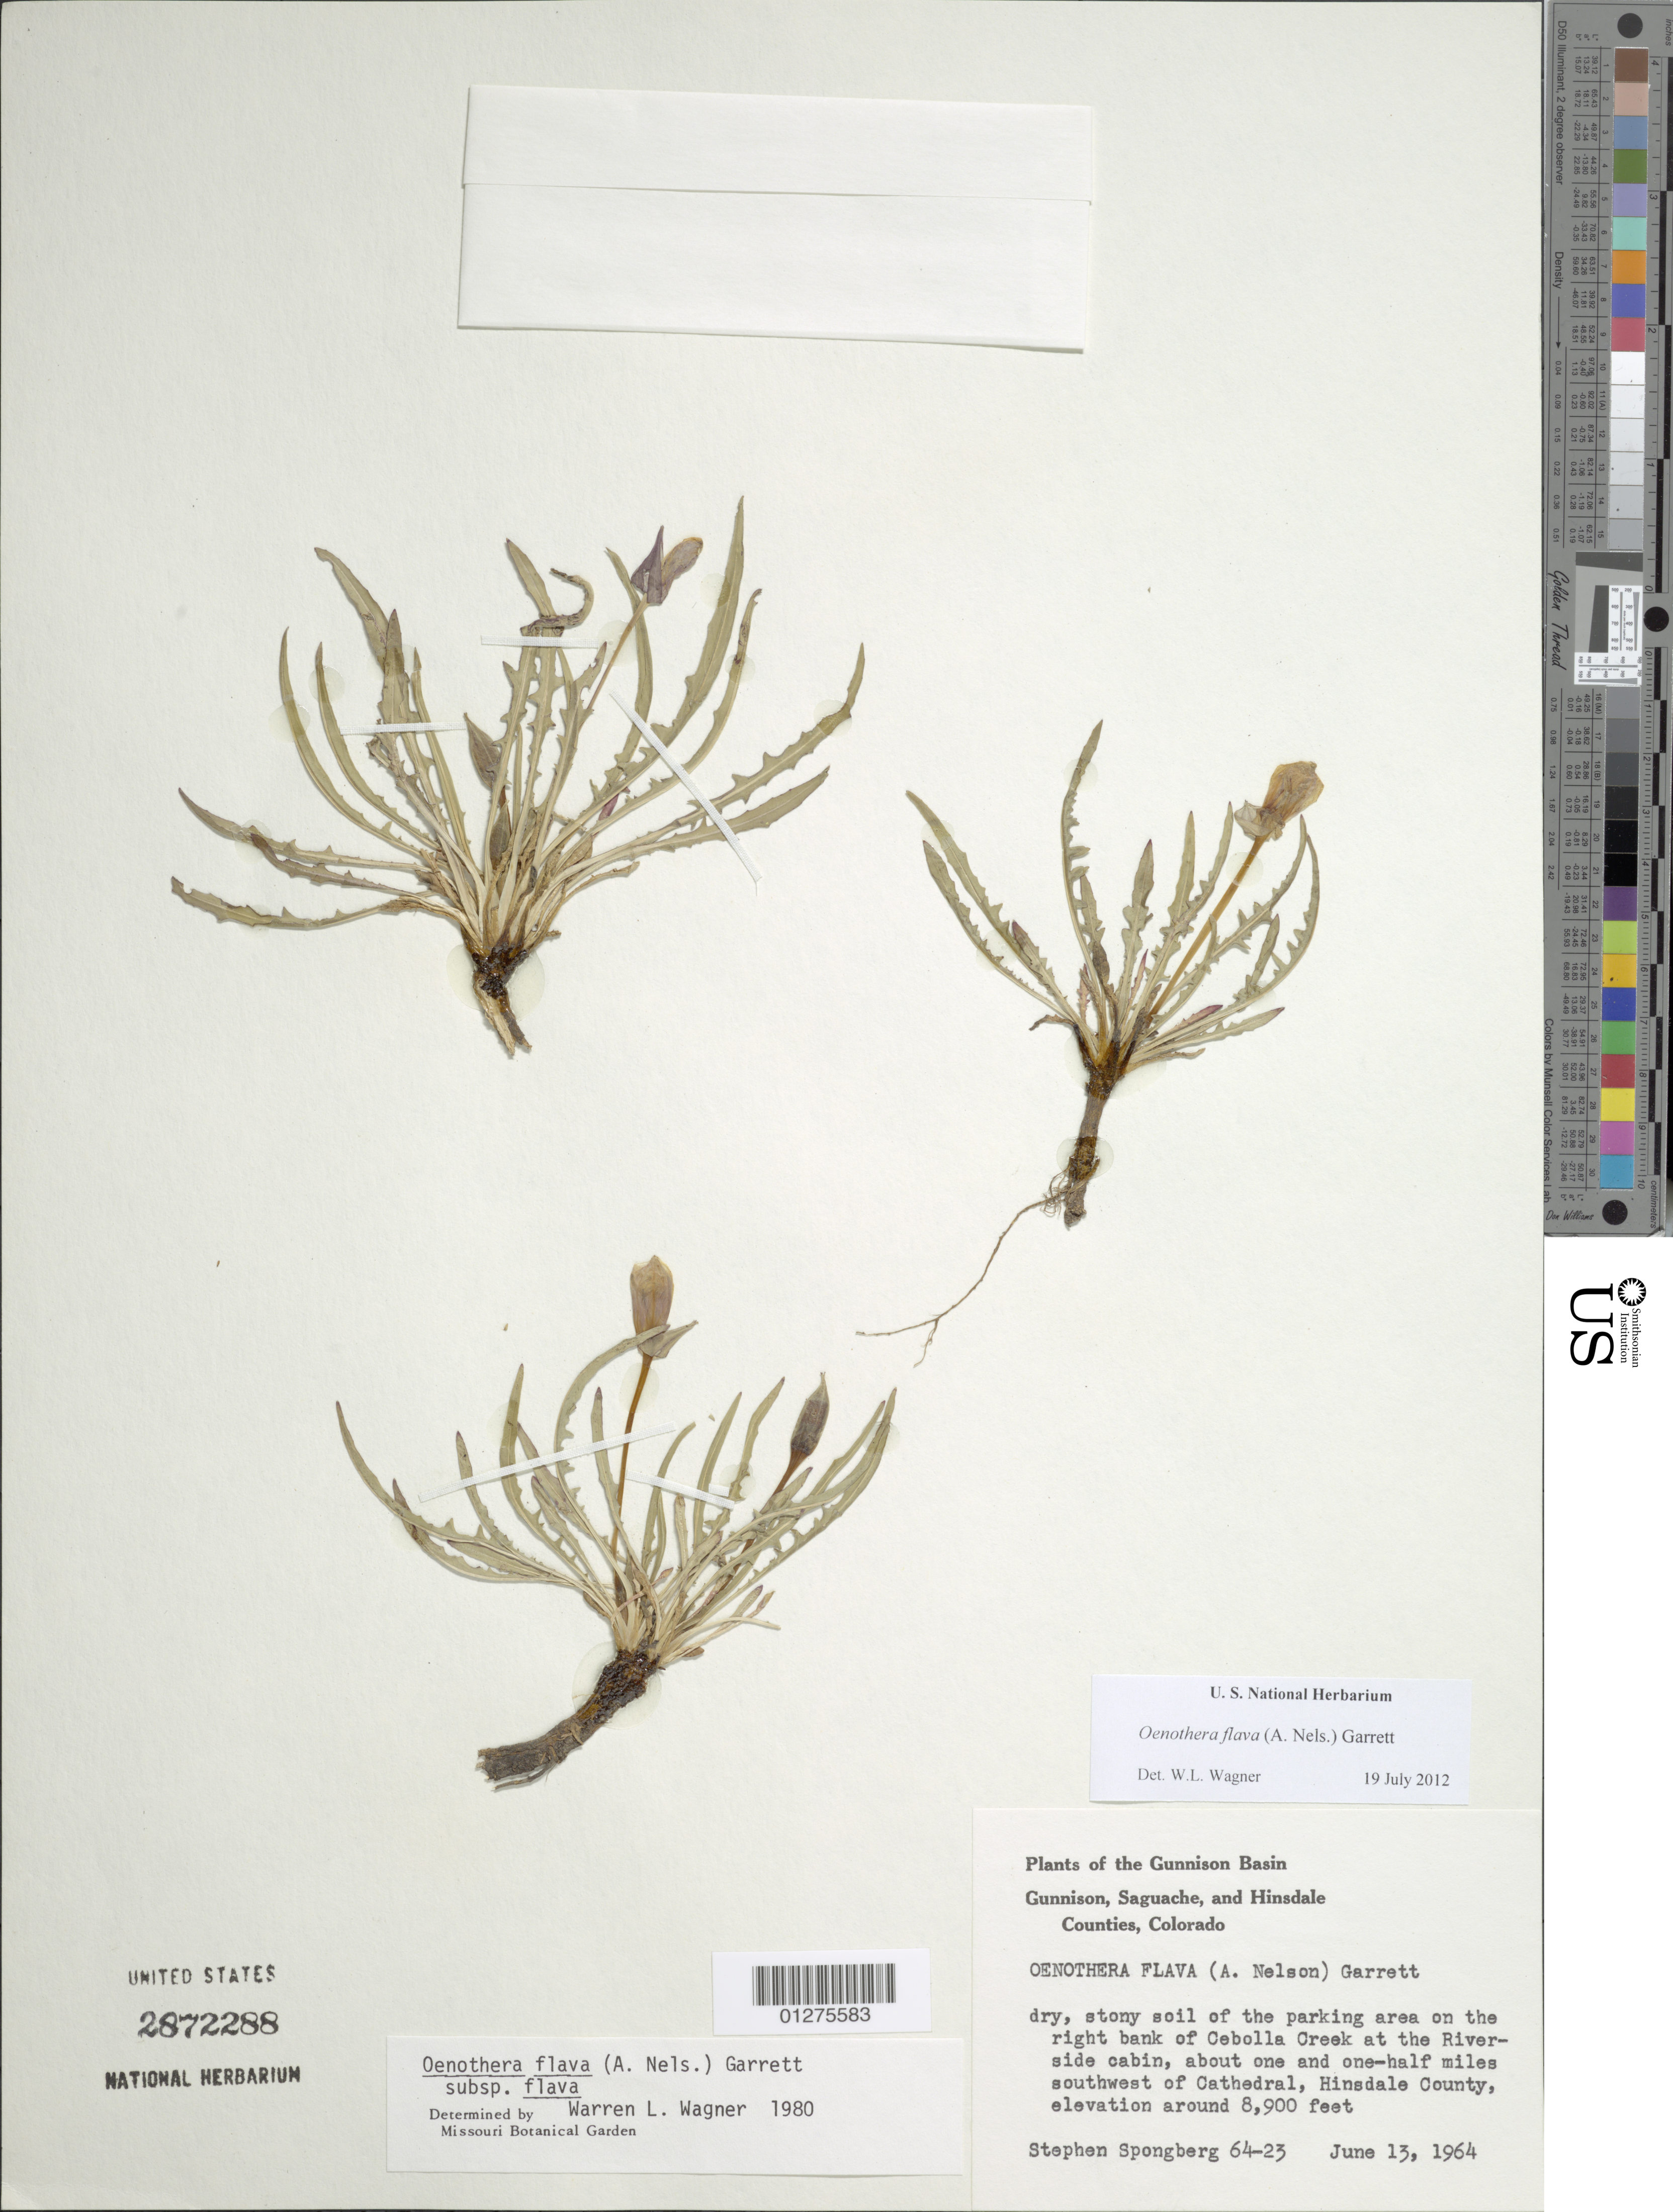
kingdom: Plantae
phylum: Tracheophyta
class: Magnoliopsida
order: Myrtales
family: Onagraceae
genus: Oenothera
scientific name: Oenothera flava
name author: (A. Nelson) Garrett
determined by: Wagner, W. L., (BOT), Smithsonian Institution - National Museum of Natural History (UNITED STATES)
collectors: J. Barrell & S. A.Spongberg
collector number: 64-23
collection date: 1962-06-13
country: United States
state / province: Colorado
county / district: Hindsdale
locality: Right bank of Cebolla Creek at the River-side cabin, about 1 and 11/2 miles south of Cathedral.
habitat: Dry stony soil of the parking area.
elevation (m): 2713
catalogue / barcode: US 2872288